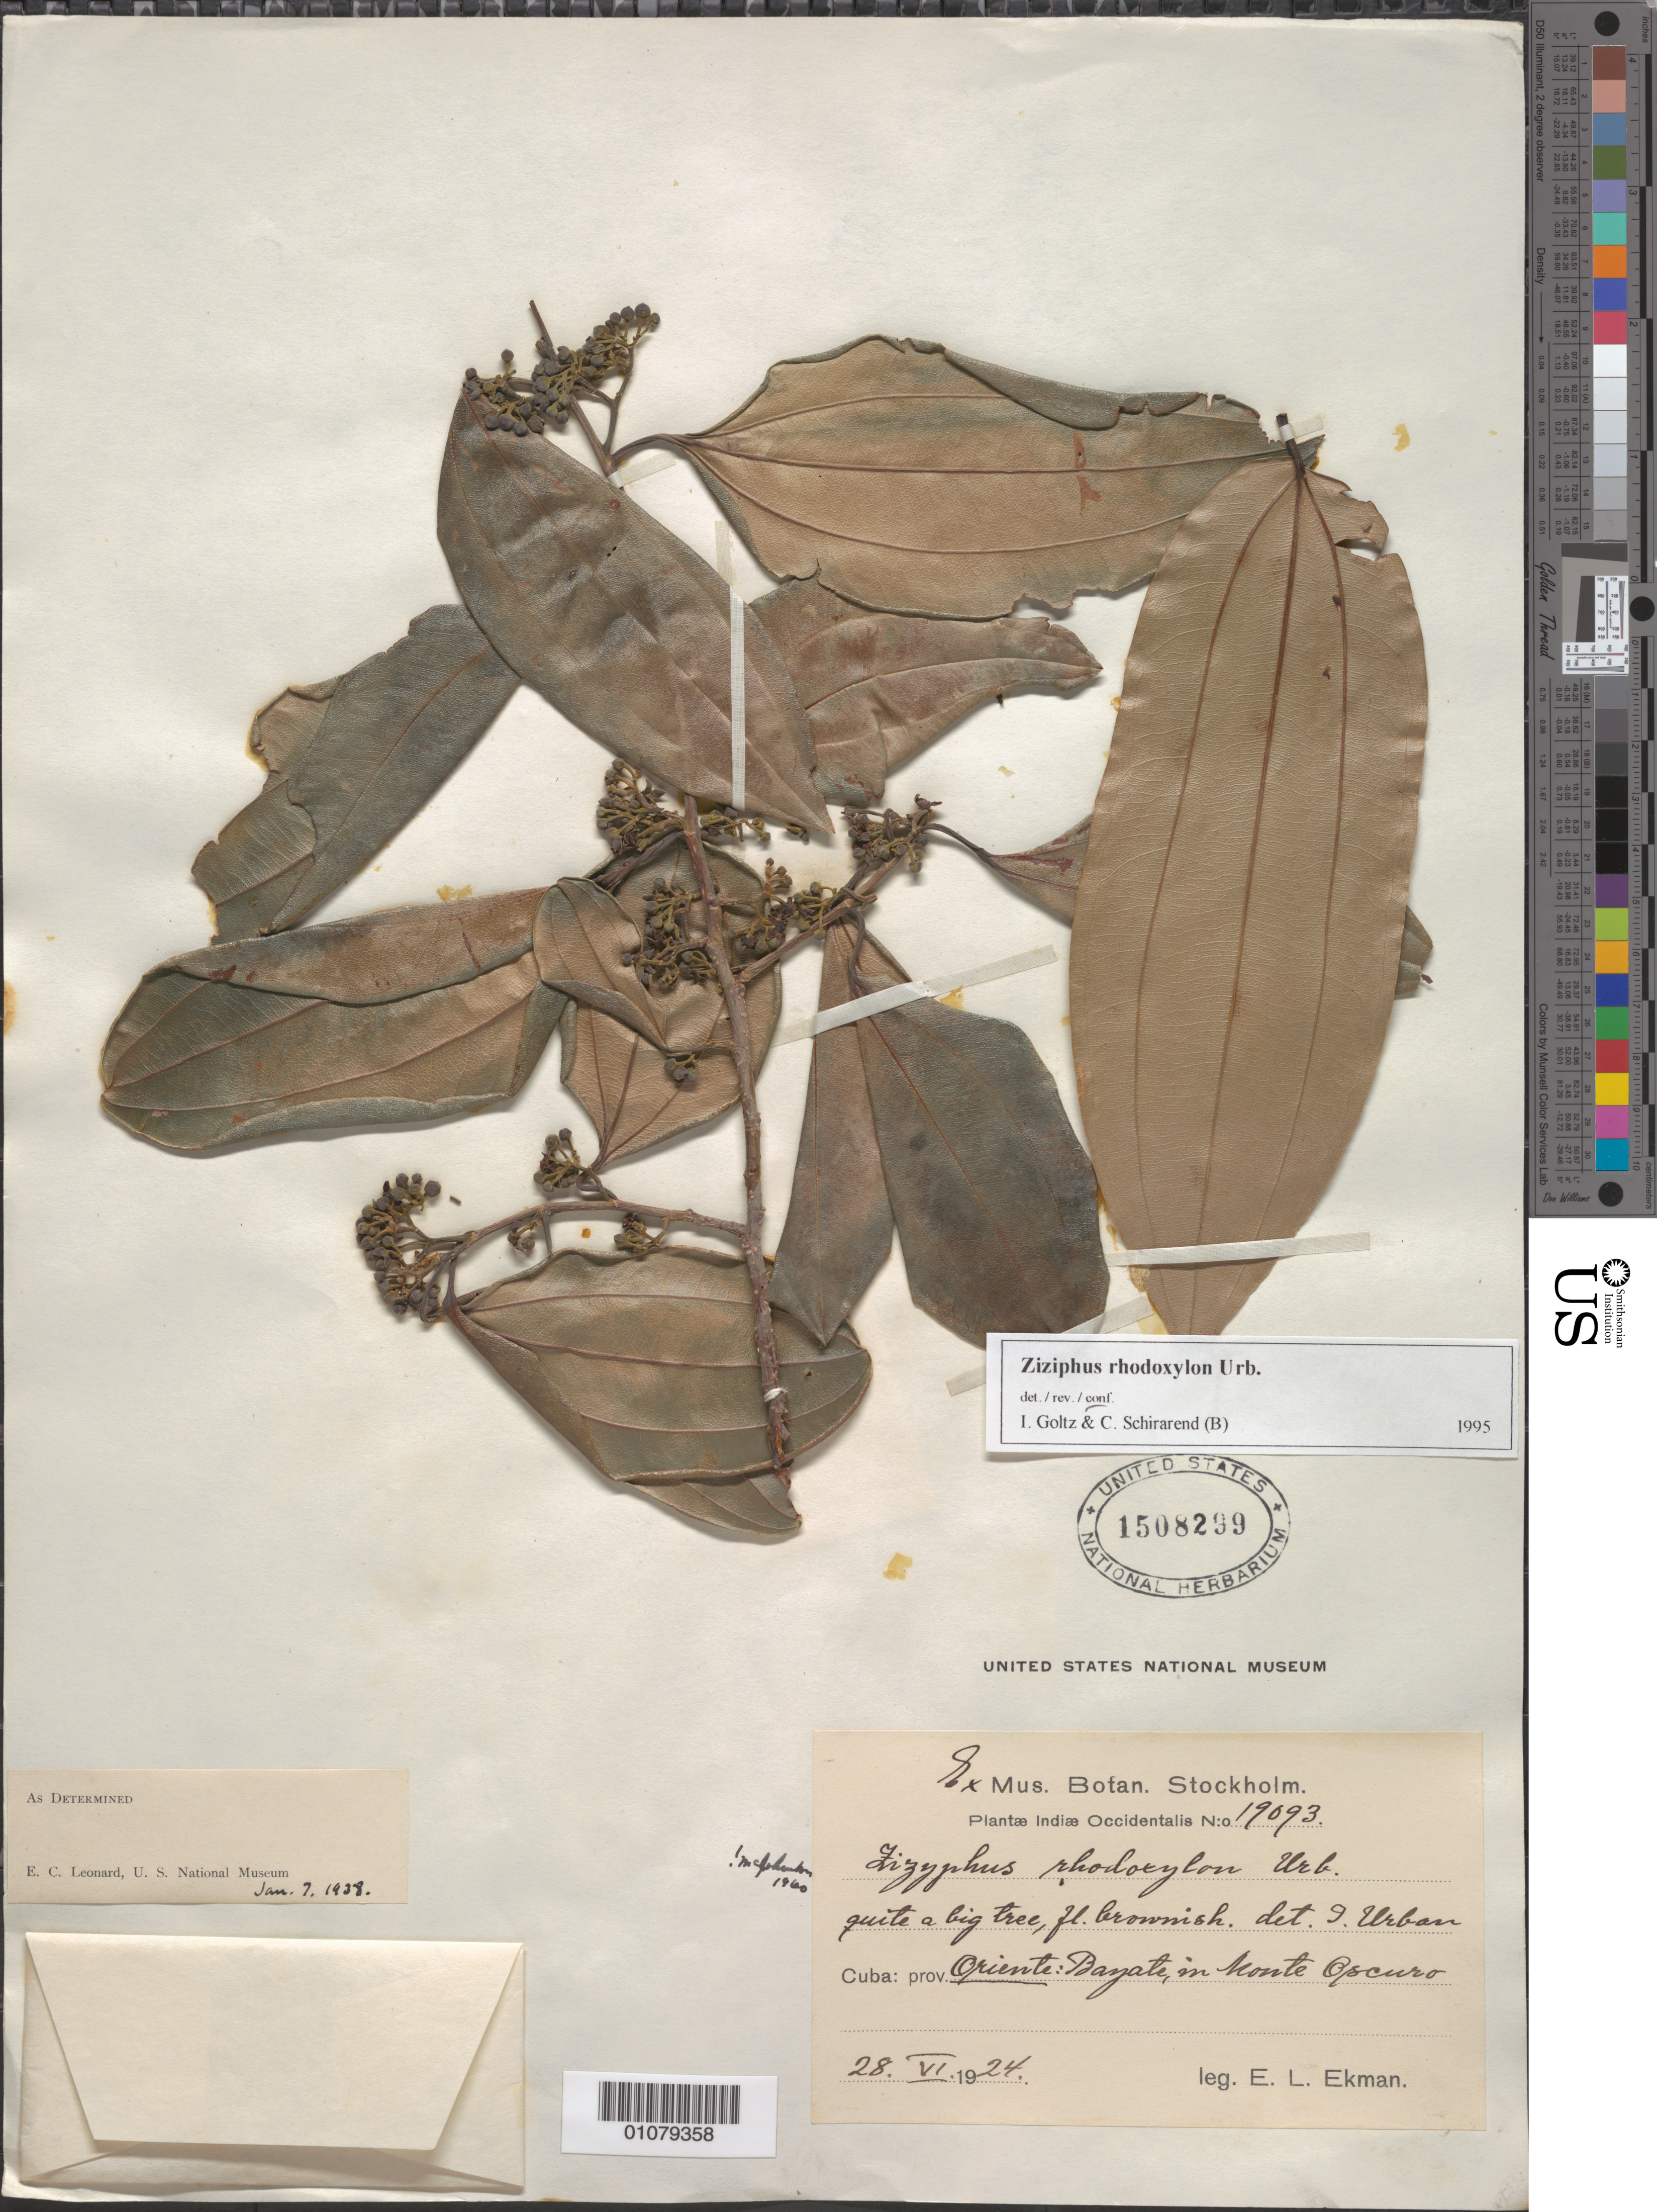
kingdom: Plantae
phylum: Tracheophyta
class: Magnoliopsida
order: Rosales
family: Rhamnaceae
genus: Sarcomphalus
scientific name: Sarcomphalus rhodoxylon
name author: (Urb.) Hauenschild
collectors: E. L. Ekman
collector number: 19093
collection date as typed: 28 Jun 1924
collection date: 1924-06-28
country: Cuba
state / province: Guantánamo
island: Cuba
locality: Oriente; Bayate, in Monte Oscuro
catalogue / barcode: US 1508299